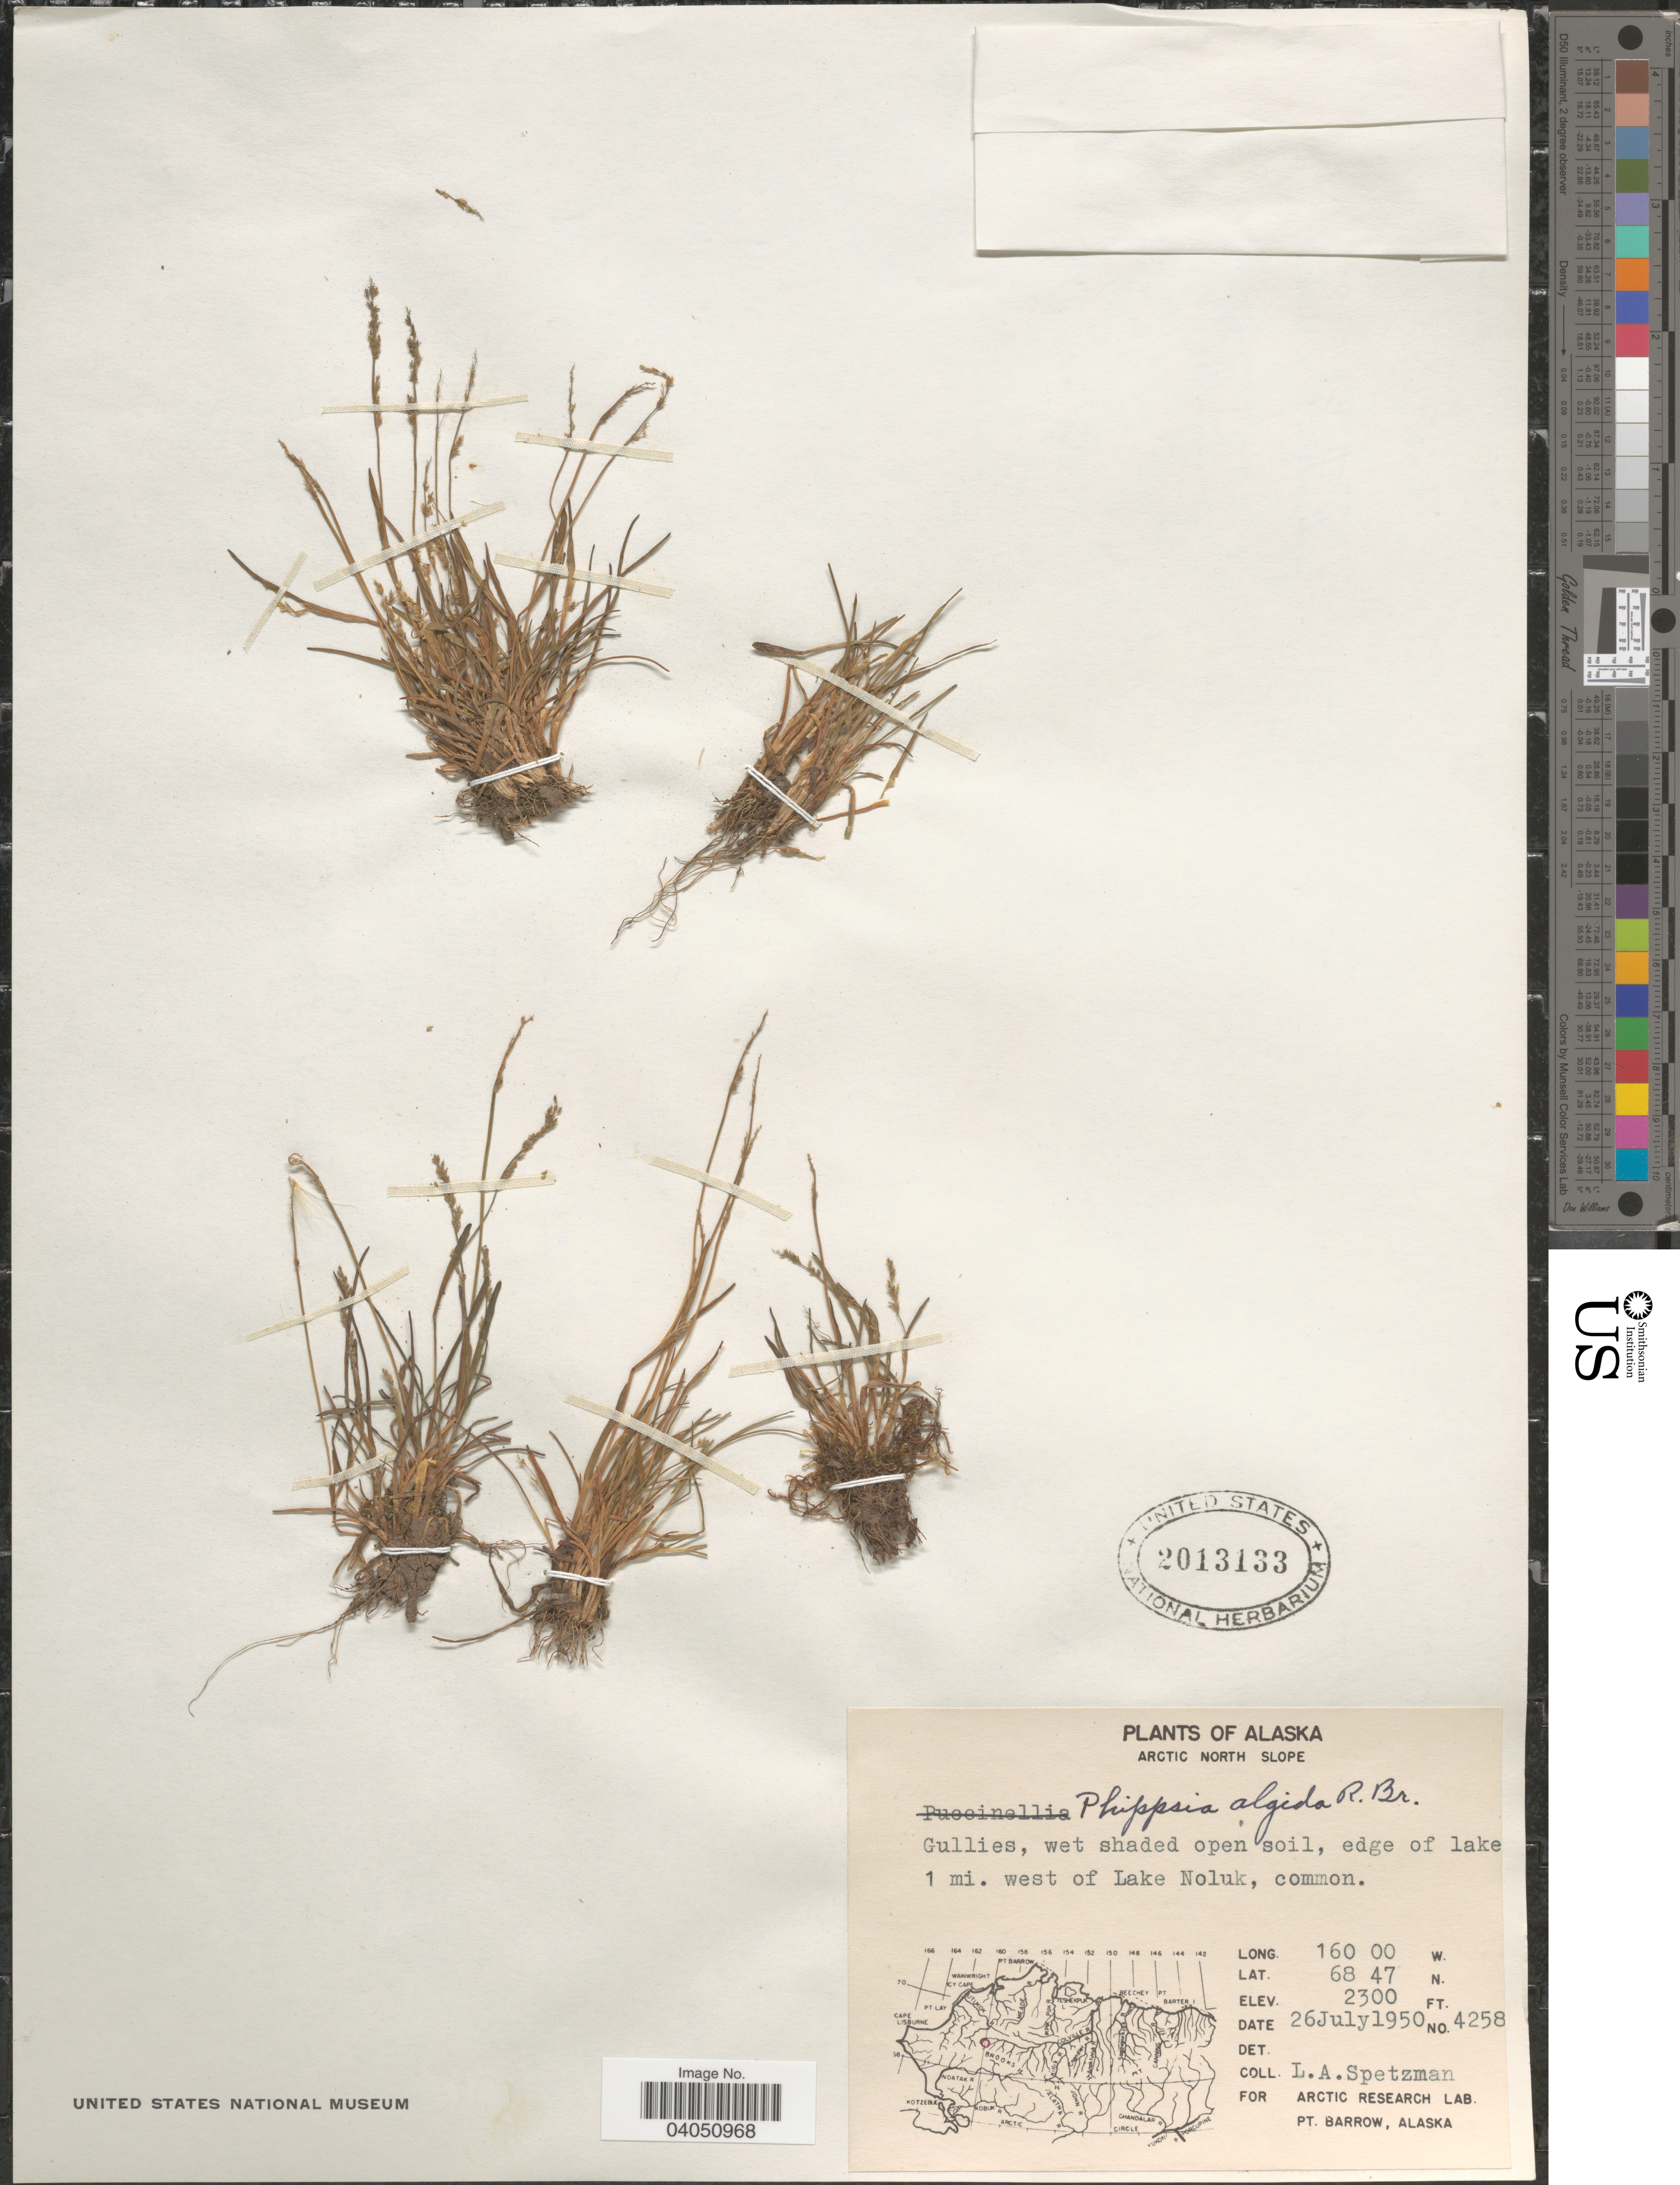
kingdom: Plantae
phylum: Tracheophyta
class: Liliopsida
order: Poales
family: Poaceae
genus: Phippsia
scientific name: Phippsia algida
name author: (Sol.) R. Br.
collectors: L. Spetzman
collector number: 4258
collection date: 1950-07-26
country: United States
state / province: Alaska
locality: Arctic North Slope. Edge of lake 1 mi. west of Lake Noluk.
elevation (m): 701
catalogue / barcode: US 2013133